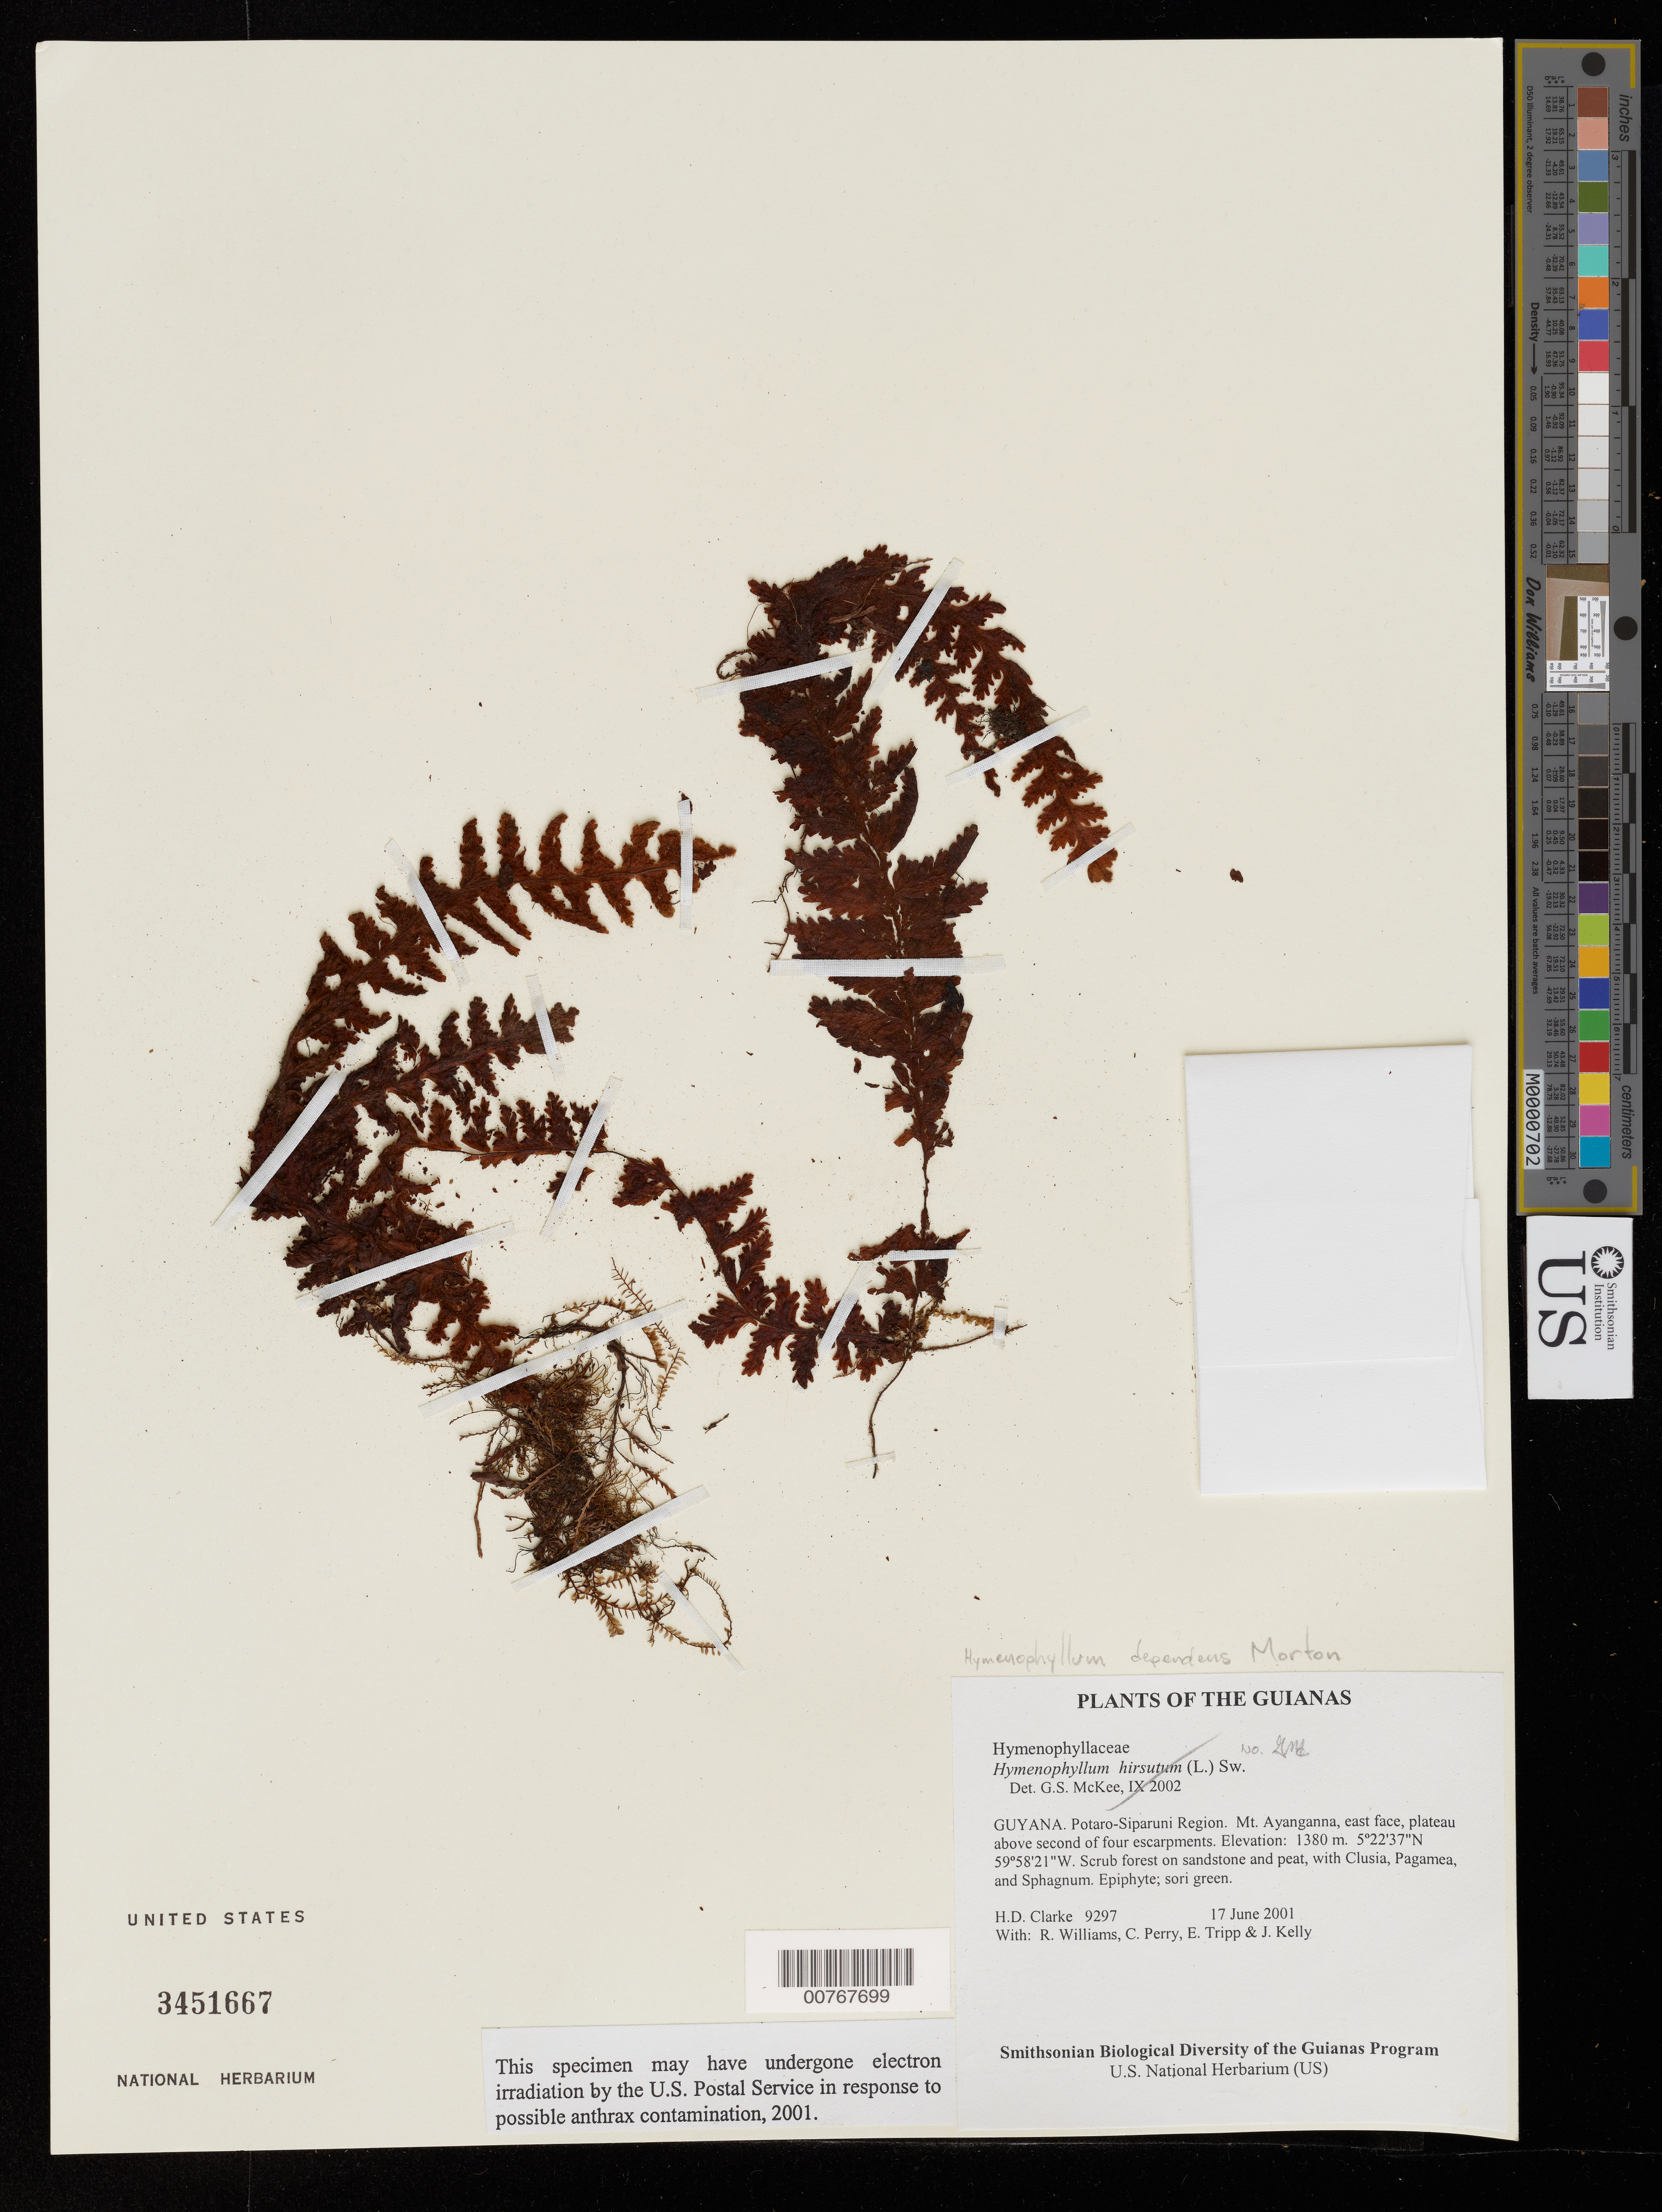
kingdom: Plantae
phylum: Tracheophyta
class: Polypodiopsida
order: Hymenophyllales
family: Hymenophyllaceae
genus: Hymenophyllum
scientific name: Hymenophyllum dependens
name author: C.V. Morton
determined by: McKee, G. S., (US), NMNH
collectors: H. D. Clarke, R. Williams, C. Perry, E. Tripp & J. Kelly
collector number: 9297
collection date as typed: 17 June 2001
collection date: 2001-06-17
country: Guyana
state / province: Potaro-Siparuni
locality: Mt. Ayanganna, east face, plateau above second of four escarpments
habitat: Scrub forest on sandstone and peat, with Clusia, Pagamea, and Sphagnum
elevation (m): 1380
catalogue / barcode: US 3451667